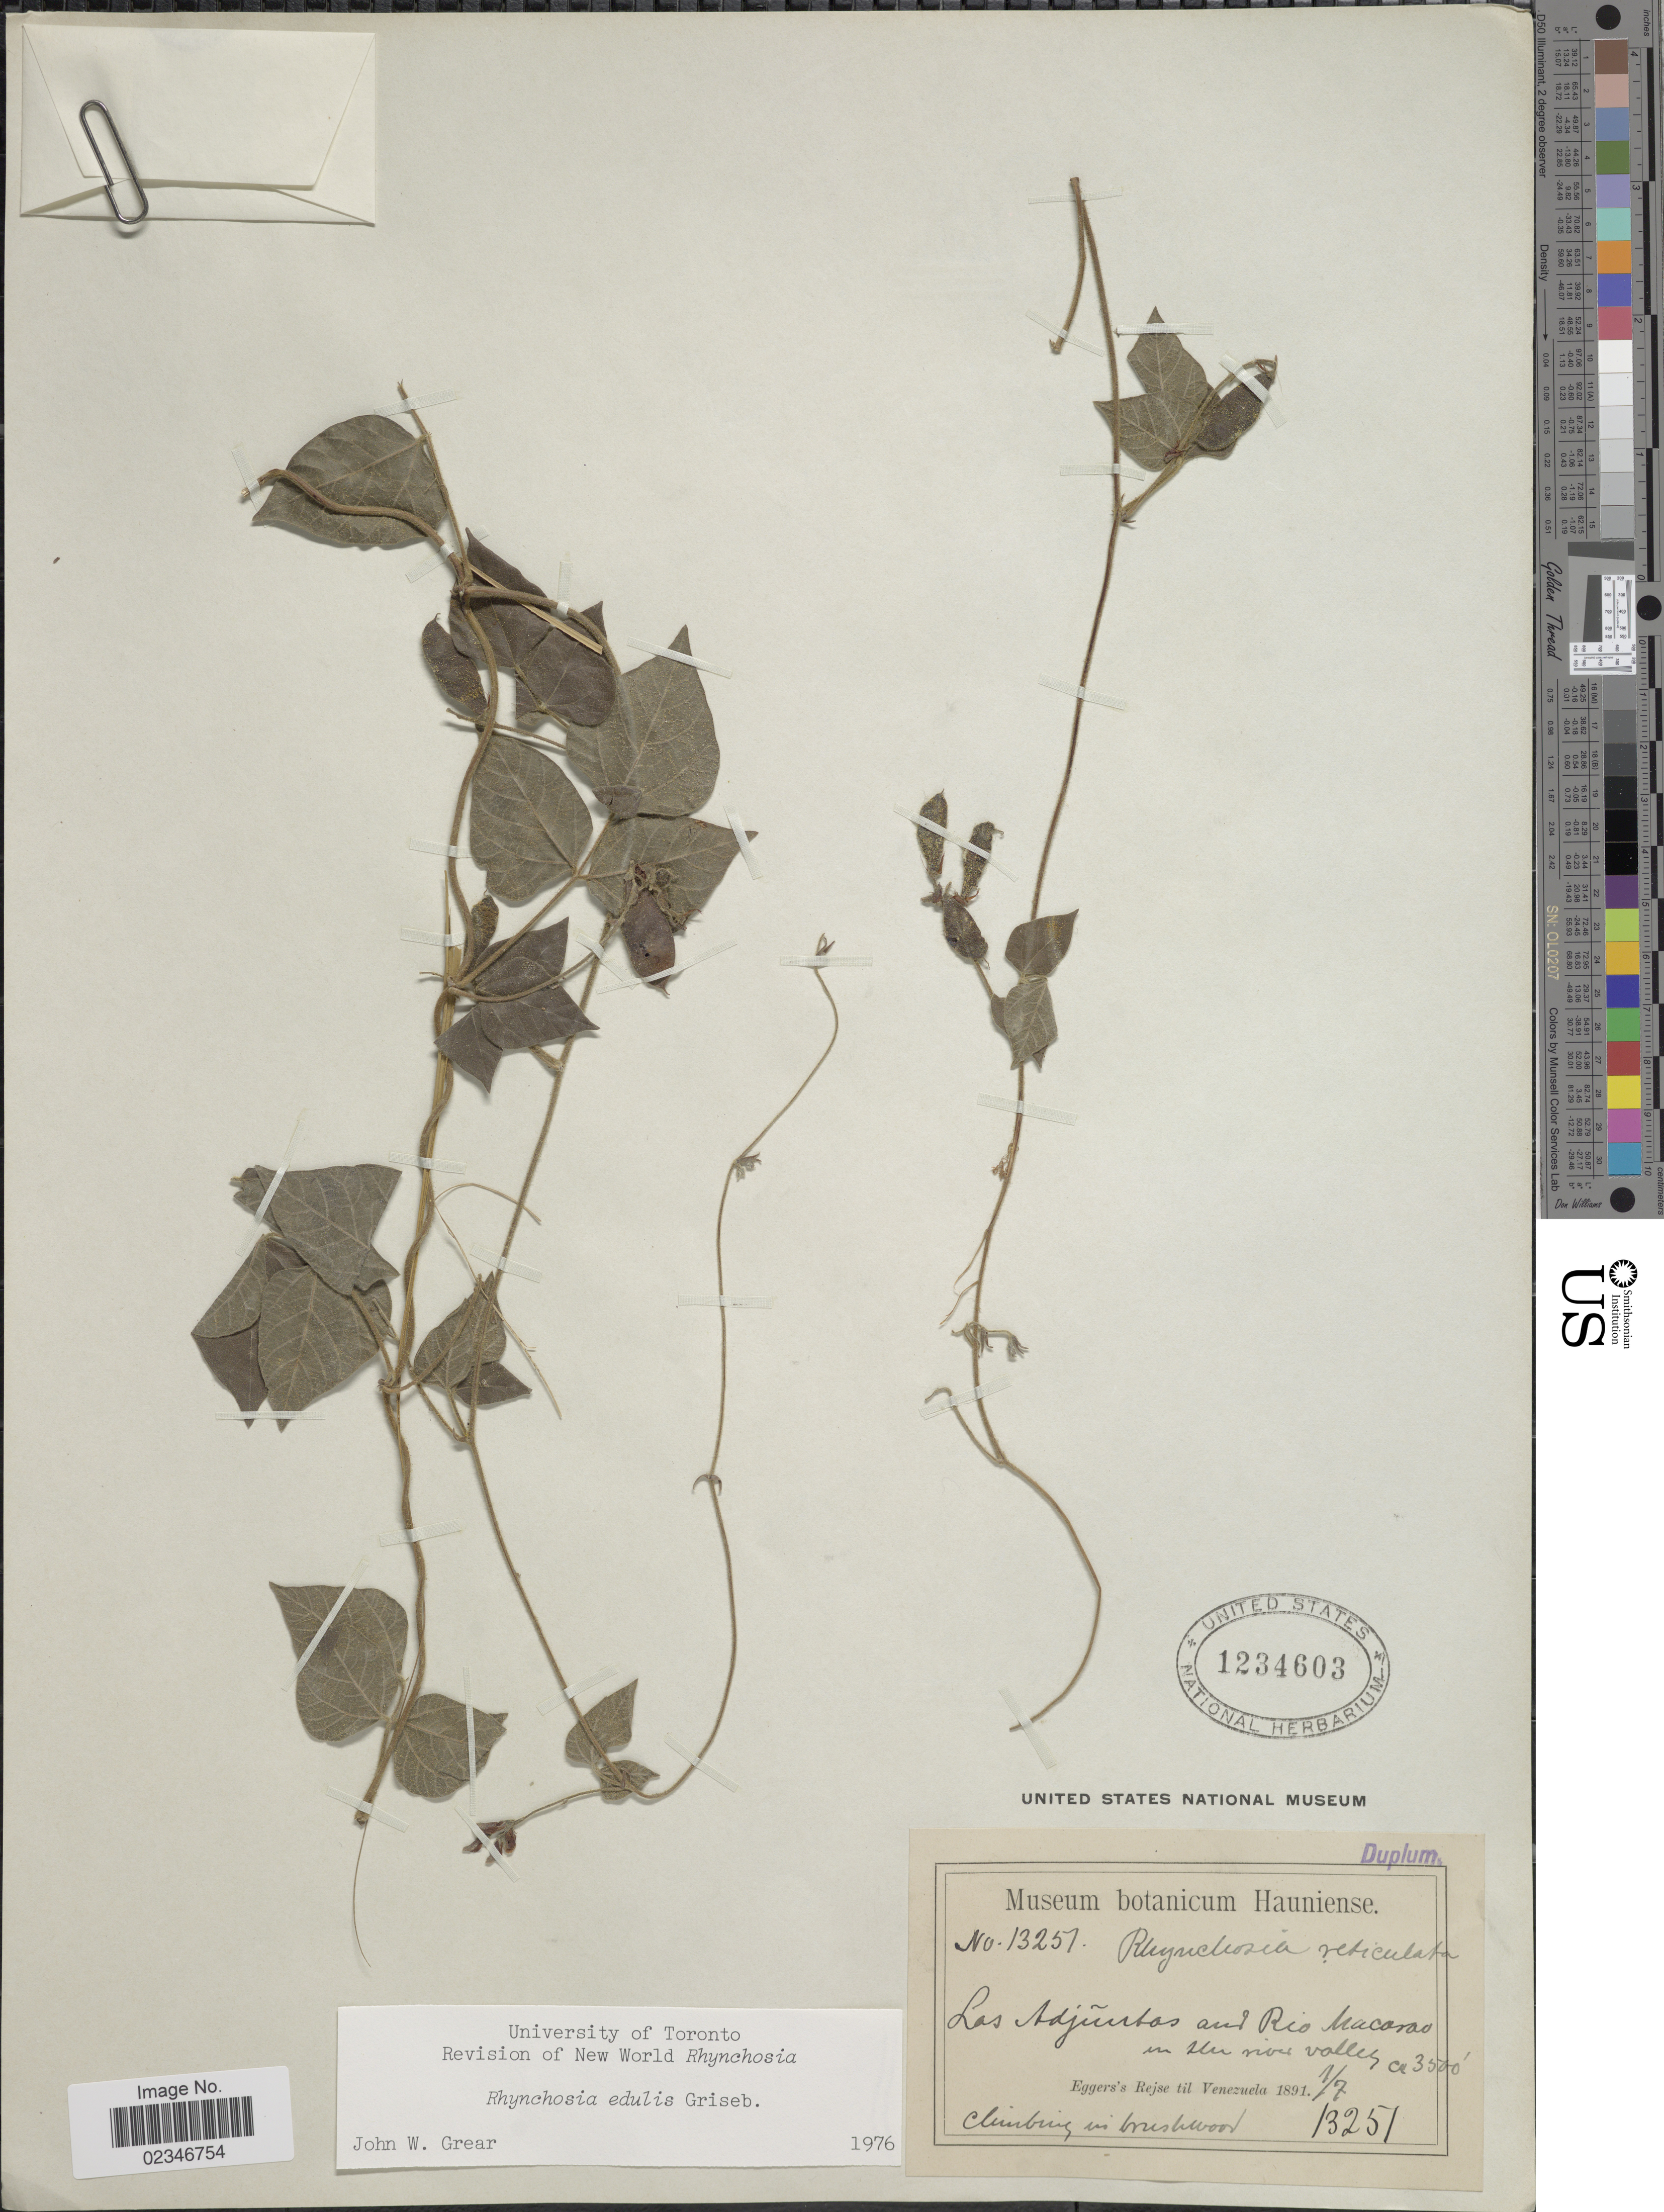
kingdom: Plantae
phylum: Tracheophyta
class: Magnoliopsida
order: Fabales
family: Fabaceae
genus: Rhynchosia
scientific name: Rhynchosia edulis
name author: Griseb.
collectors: -. Eggers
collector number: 13257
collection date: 1891-07-01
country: Venezuela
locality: Las Adjuntas and Rio Macarao, in the river valley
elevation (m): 1067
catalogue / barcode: US 1234603